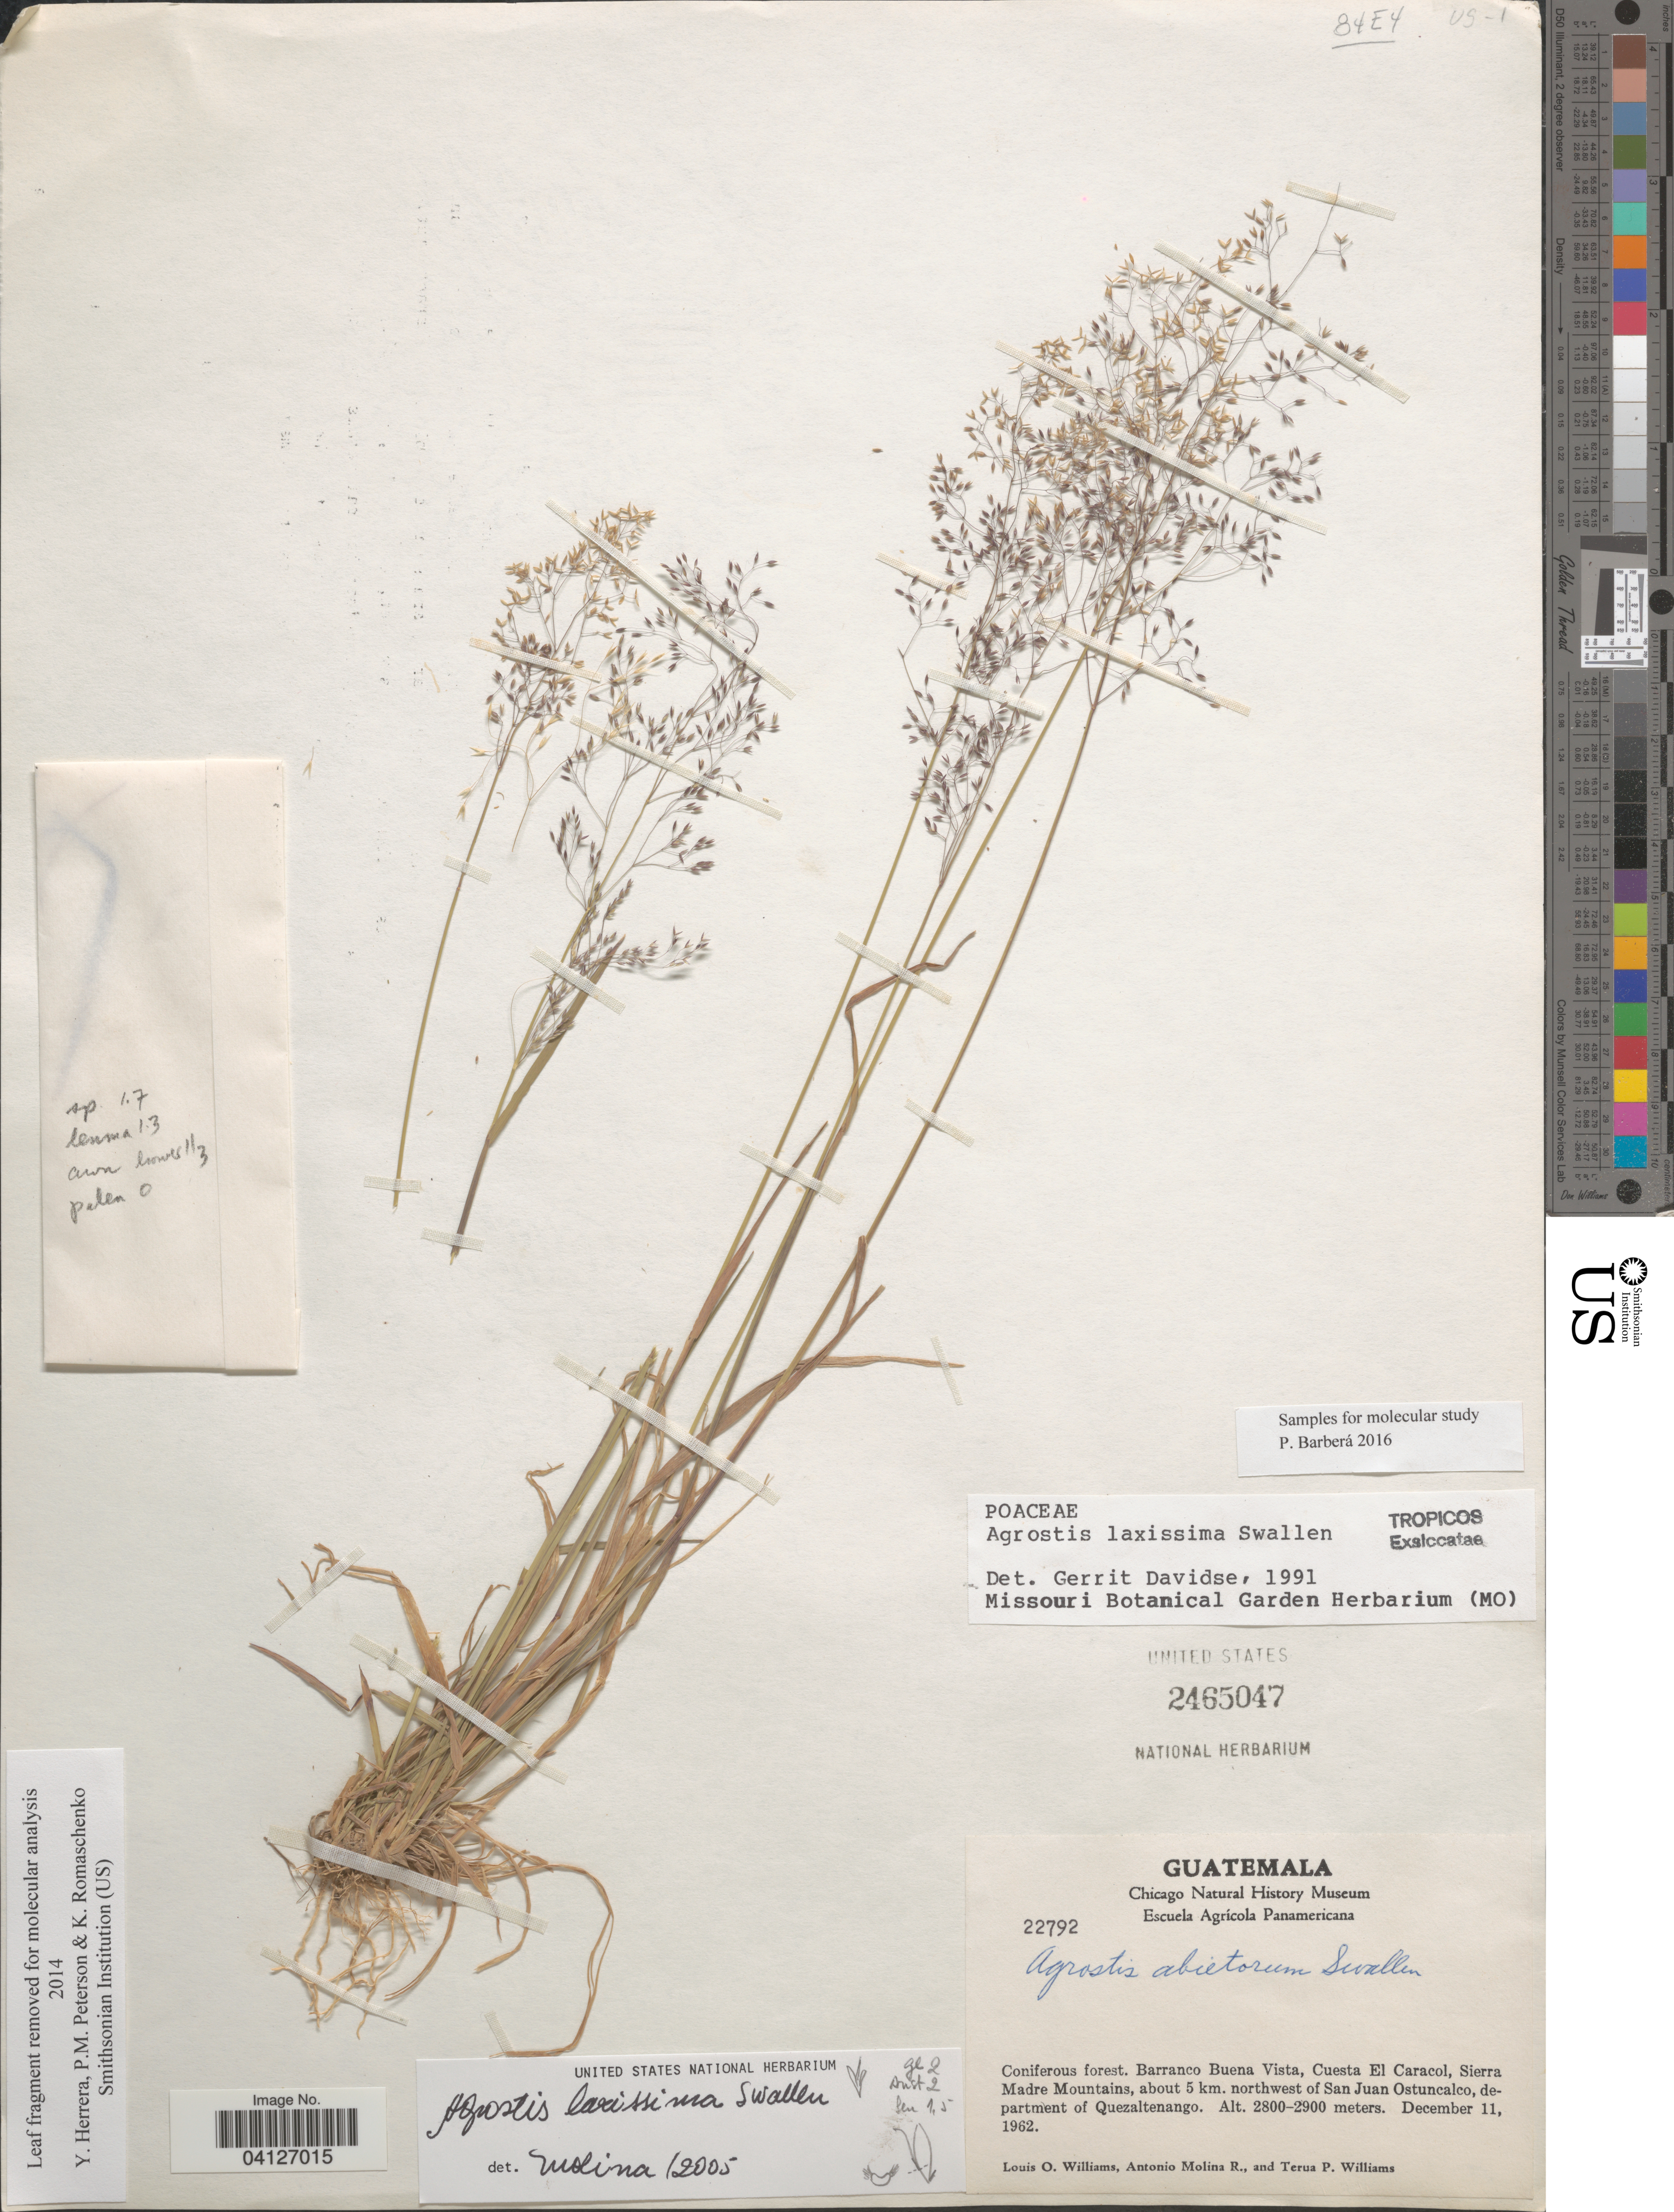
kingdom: Plantae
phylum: Tracheophyta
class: Liliopsida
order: Poales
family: Poaceae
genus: Agrostis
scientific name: Agrostis laxissima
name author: Swallen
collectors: O. Williams, A. Molina R. & T. Williams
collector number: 22792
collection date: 1962-12-11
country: Guatemala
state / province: Quetzaltenango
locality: Barranco Buena Vista, Cuesta El Caracol, Sierra Madre Mountains, about 5 km. northwest of San Juan Ostuncalco, department of Quezaltenango.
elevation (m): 2800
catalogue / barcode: US 2465047